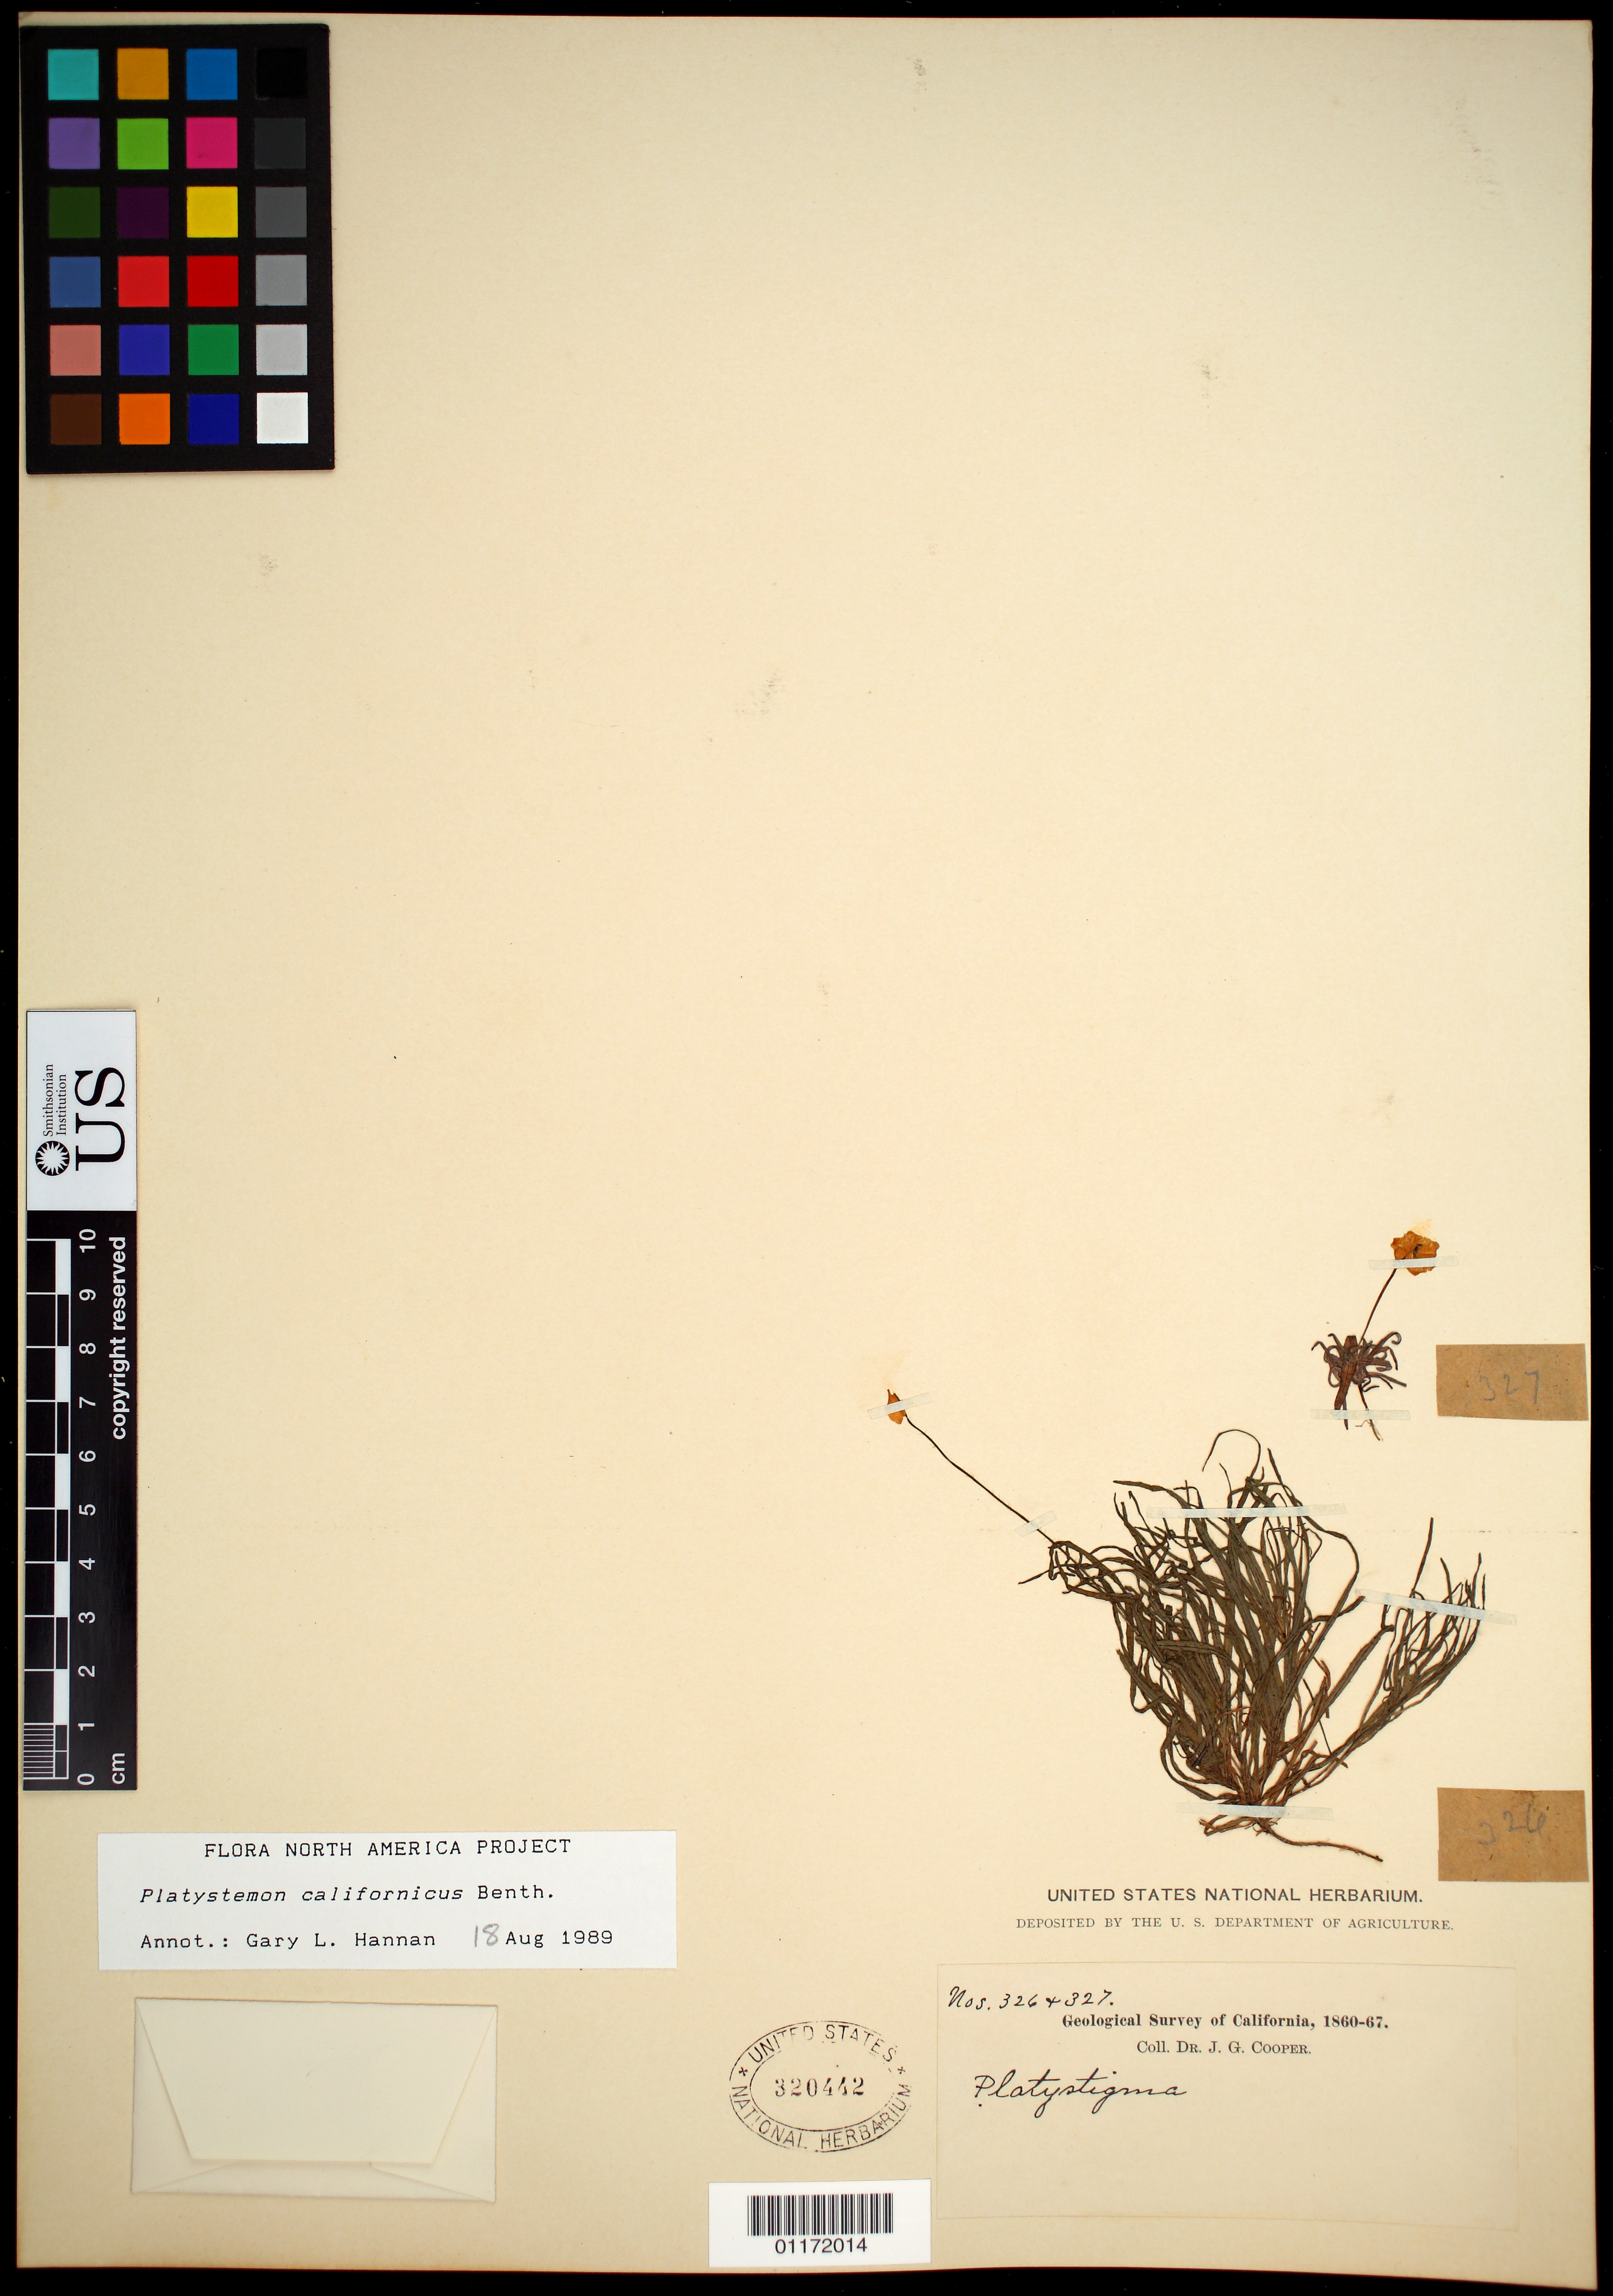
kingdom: Plantae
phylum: Tracheophyta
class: Magnoliopsida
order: Ranunculales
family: Papaveraceae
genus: Platystemon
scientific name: Platystemon californicus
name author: Benth.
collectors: J. G. Cooper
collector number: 326 & 327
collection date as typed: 1860 to -- --- 1867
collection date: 1860/1867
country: United States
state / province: California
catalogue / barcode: US 320442